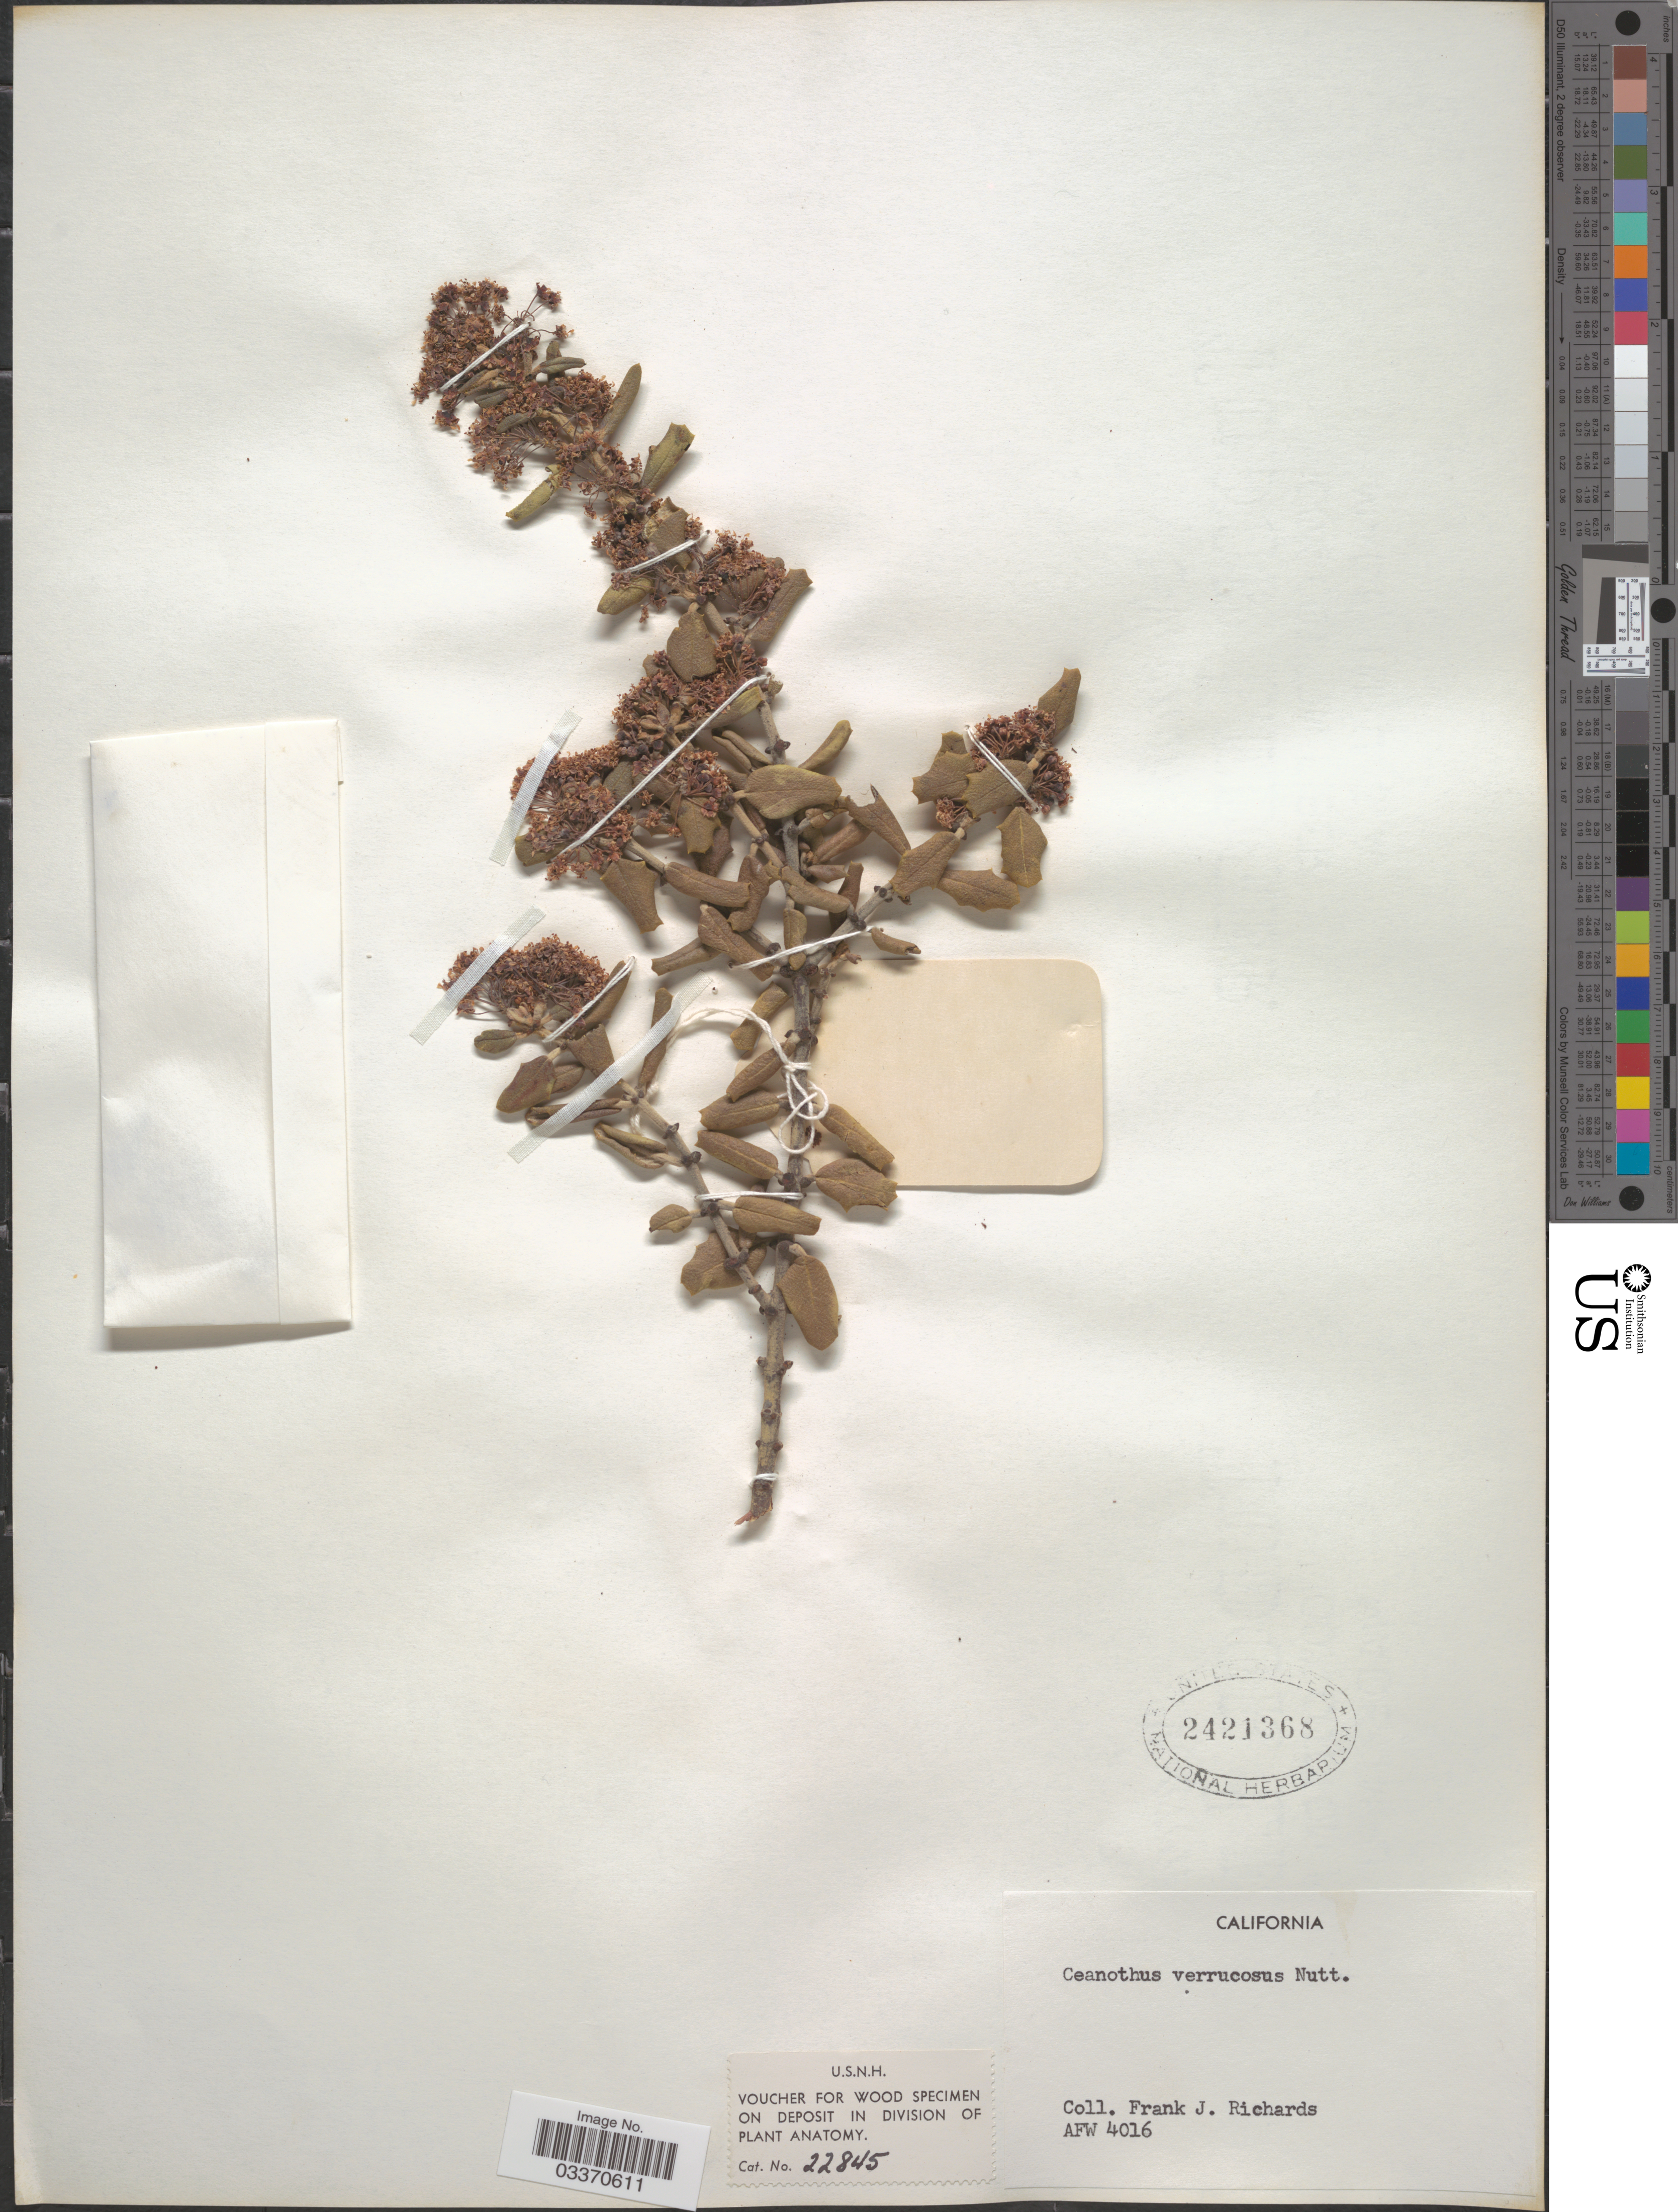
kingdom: Plantae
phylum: Tracheophyta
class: Magnoliopsida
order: Rosales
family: Rhamnaceae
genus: Ceanothus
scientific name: Ceanothus verrucosus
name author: Nutt.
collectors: F. Richards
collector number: AFW 4016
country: United States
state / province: California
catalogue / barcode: US 2421368